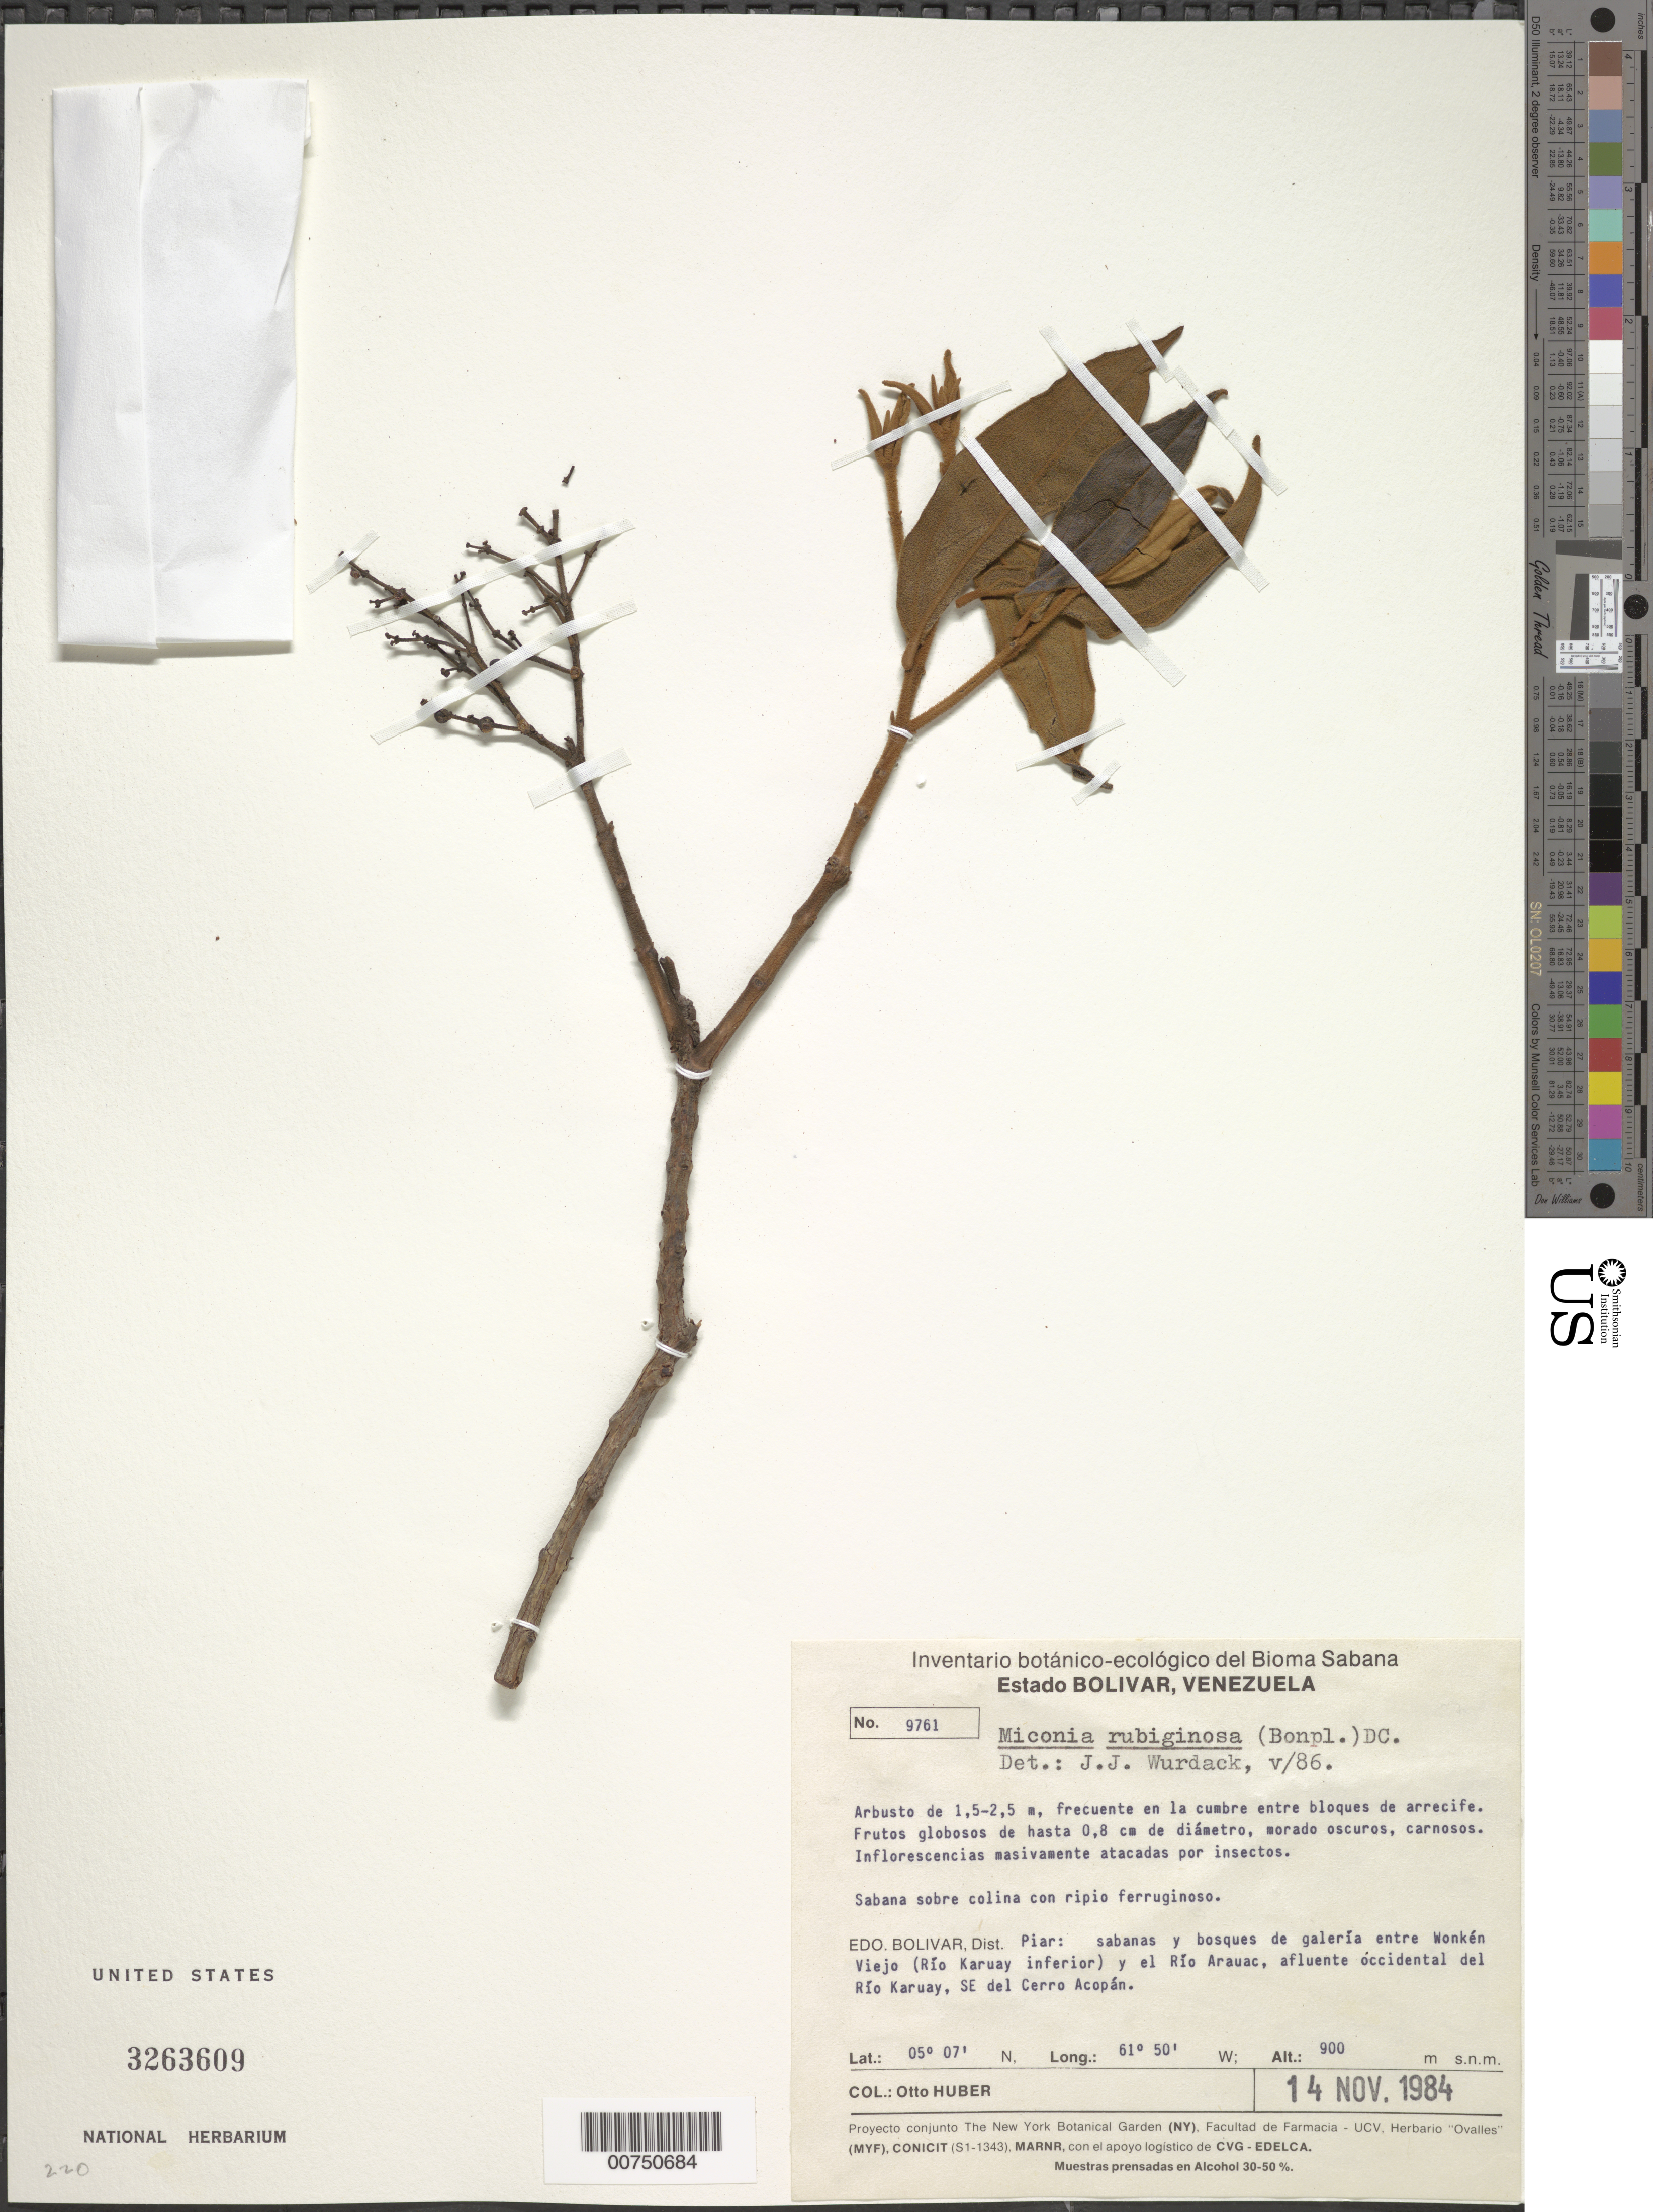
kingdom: Plantae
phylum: Tracheophyta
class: Magnoliopsida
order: Myrtales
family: Melastomataceae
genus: Miconia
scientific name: Miconia rubiginosa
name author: (Bonpl.) DC.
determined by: Wurdack, John J., (US), US (UNITED STATES)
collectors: O. Huber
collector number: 9761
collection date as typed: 14-Nov-84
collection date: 1984-11-14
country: Venezuela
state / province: Bolívar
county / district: Piar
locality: Wonken Veijo (Río Karuay inferíor) to Río Arauac, flowing west from Río Karuay, SE of Cerro Acopán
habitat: Cumbre entre bloques de arredcife; sabanas y bosques de galeria; sabana sobre colina con ripio ferruginoso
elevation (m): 900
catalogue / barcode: US 3263609